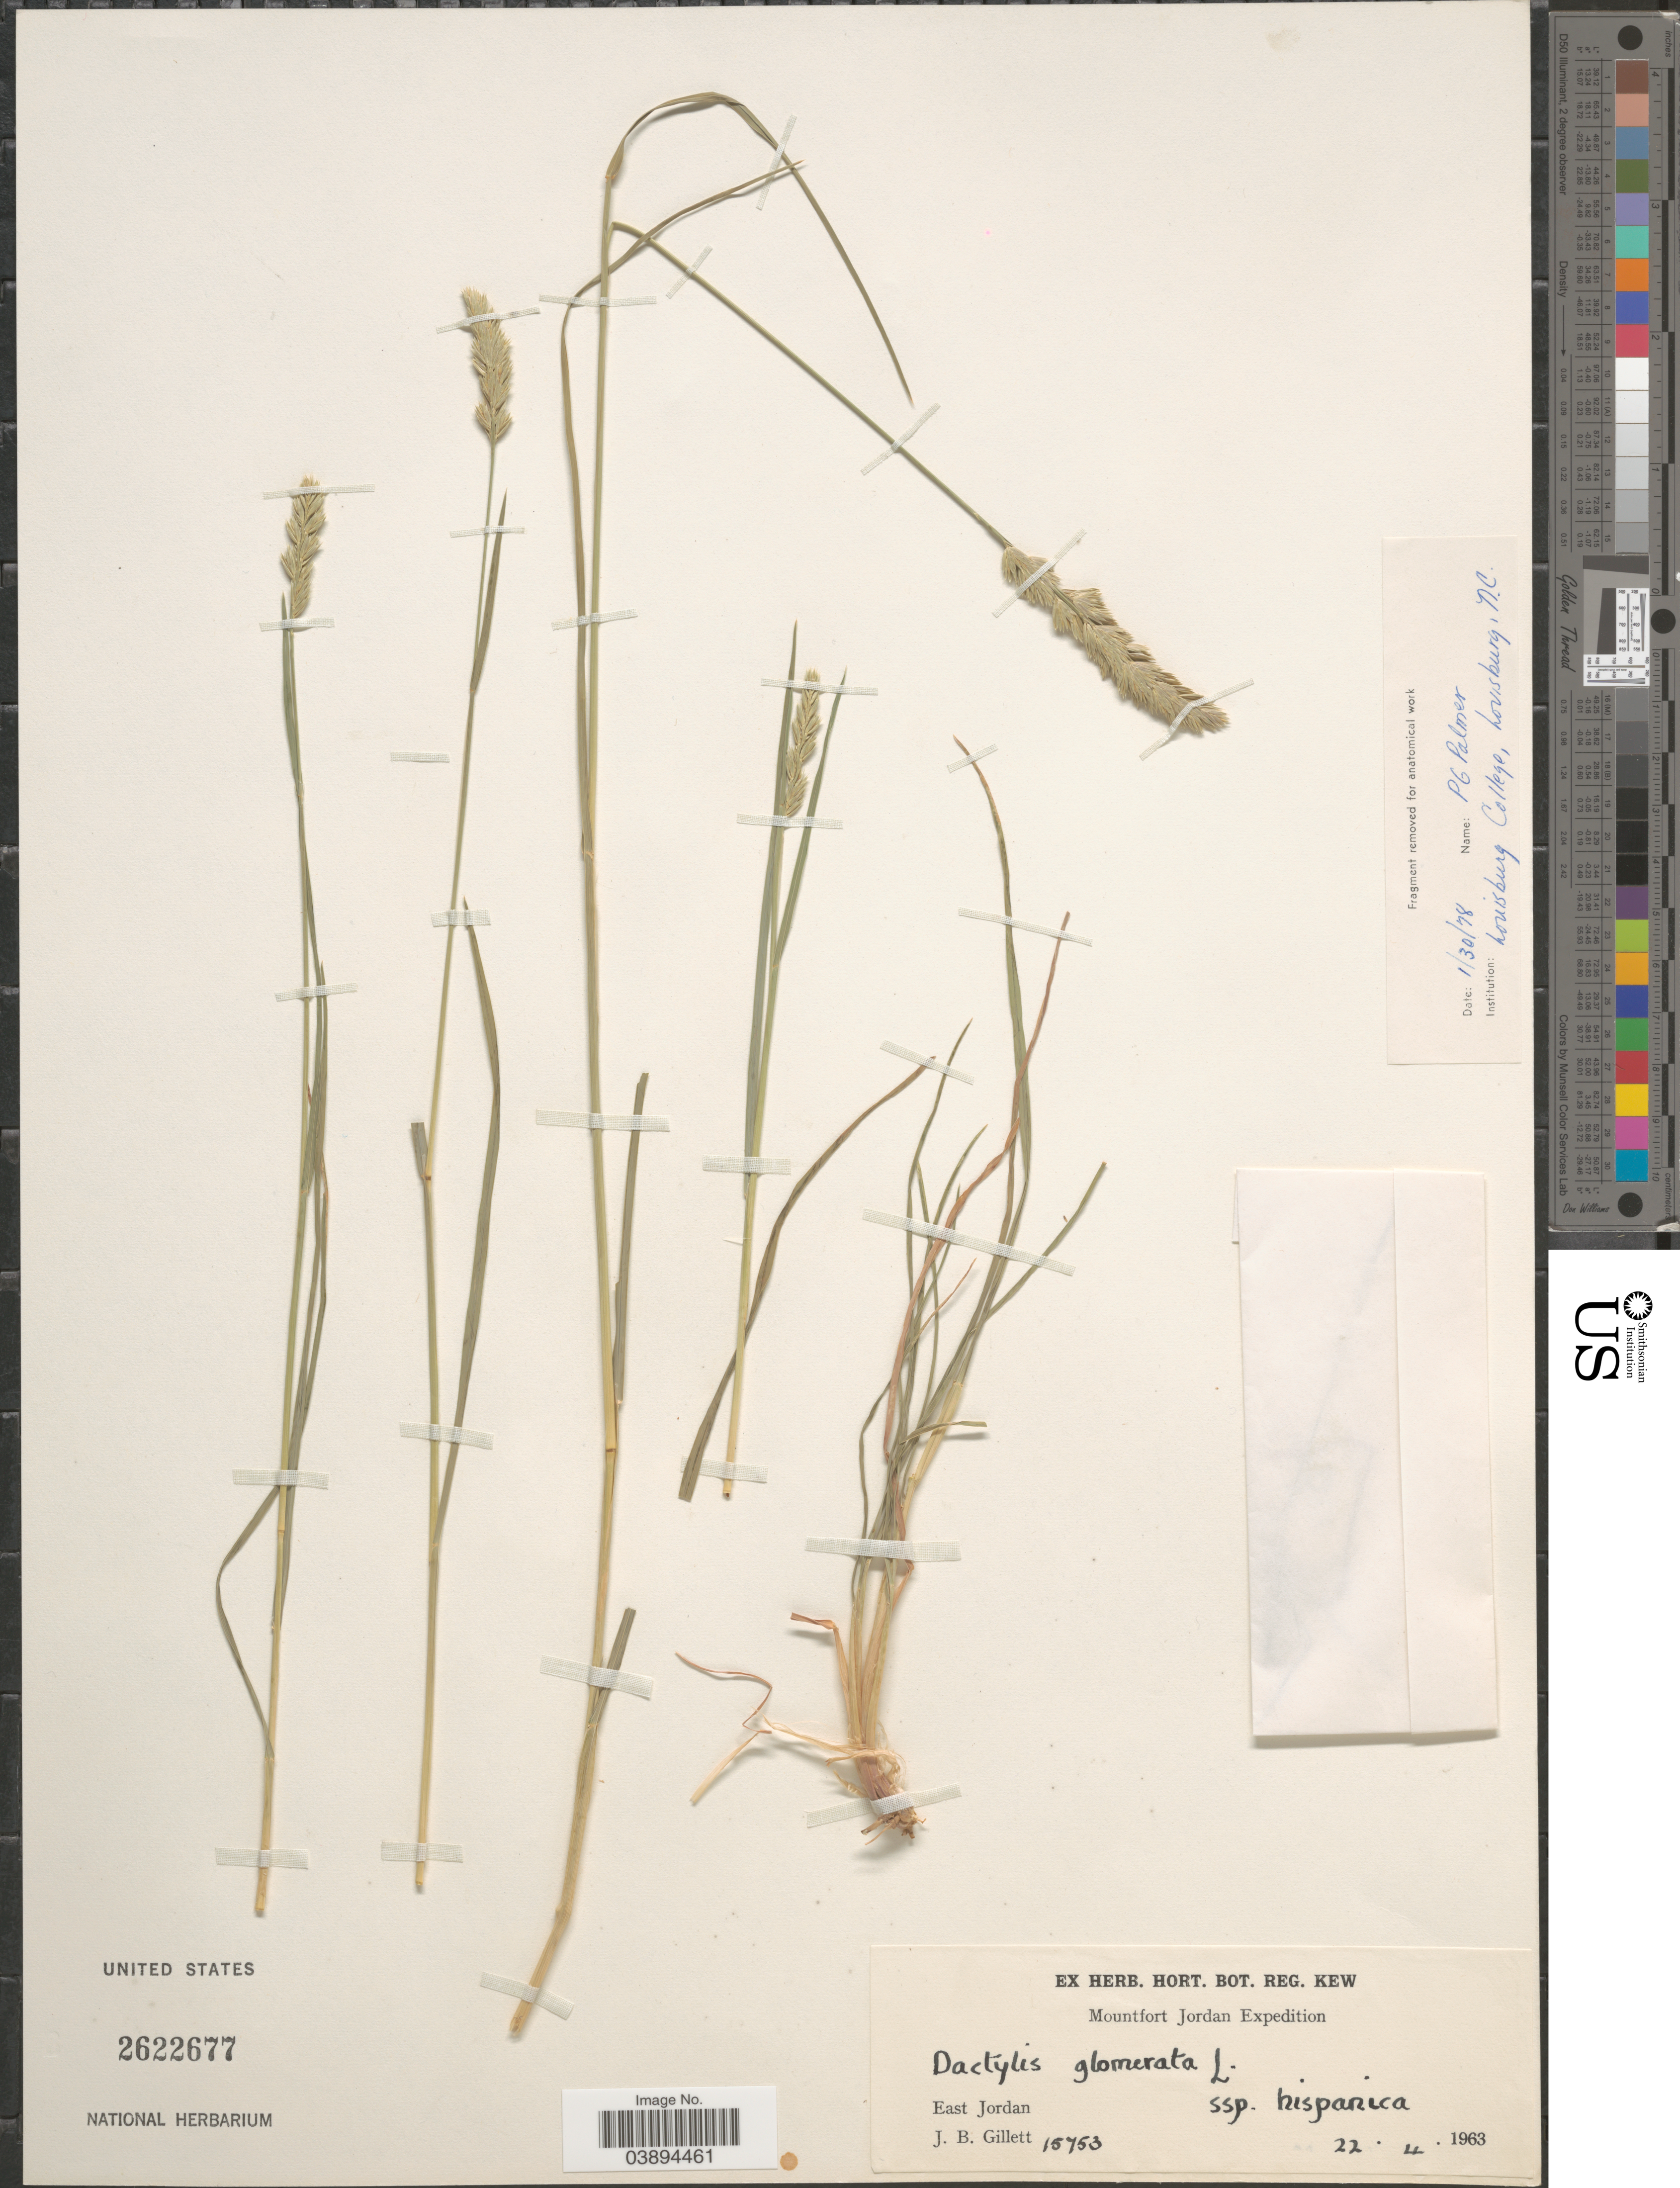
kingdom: Plantae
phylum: Tracheophyta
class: Liliopsida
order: Poales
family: Poaceae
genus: Dactylis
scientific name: Dactylis glomerata subsp. hispanica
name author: (Roth) Nyman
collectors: J. B. Gillett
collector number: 15753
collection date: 1963-04-22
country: Jordan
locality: East Jordan.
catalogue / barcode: US 2622677